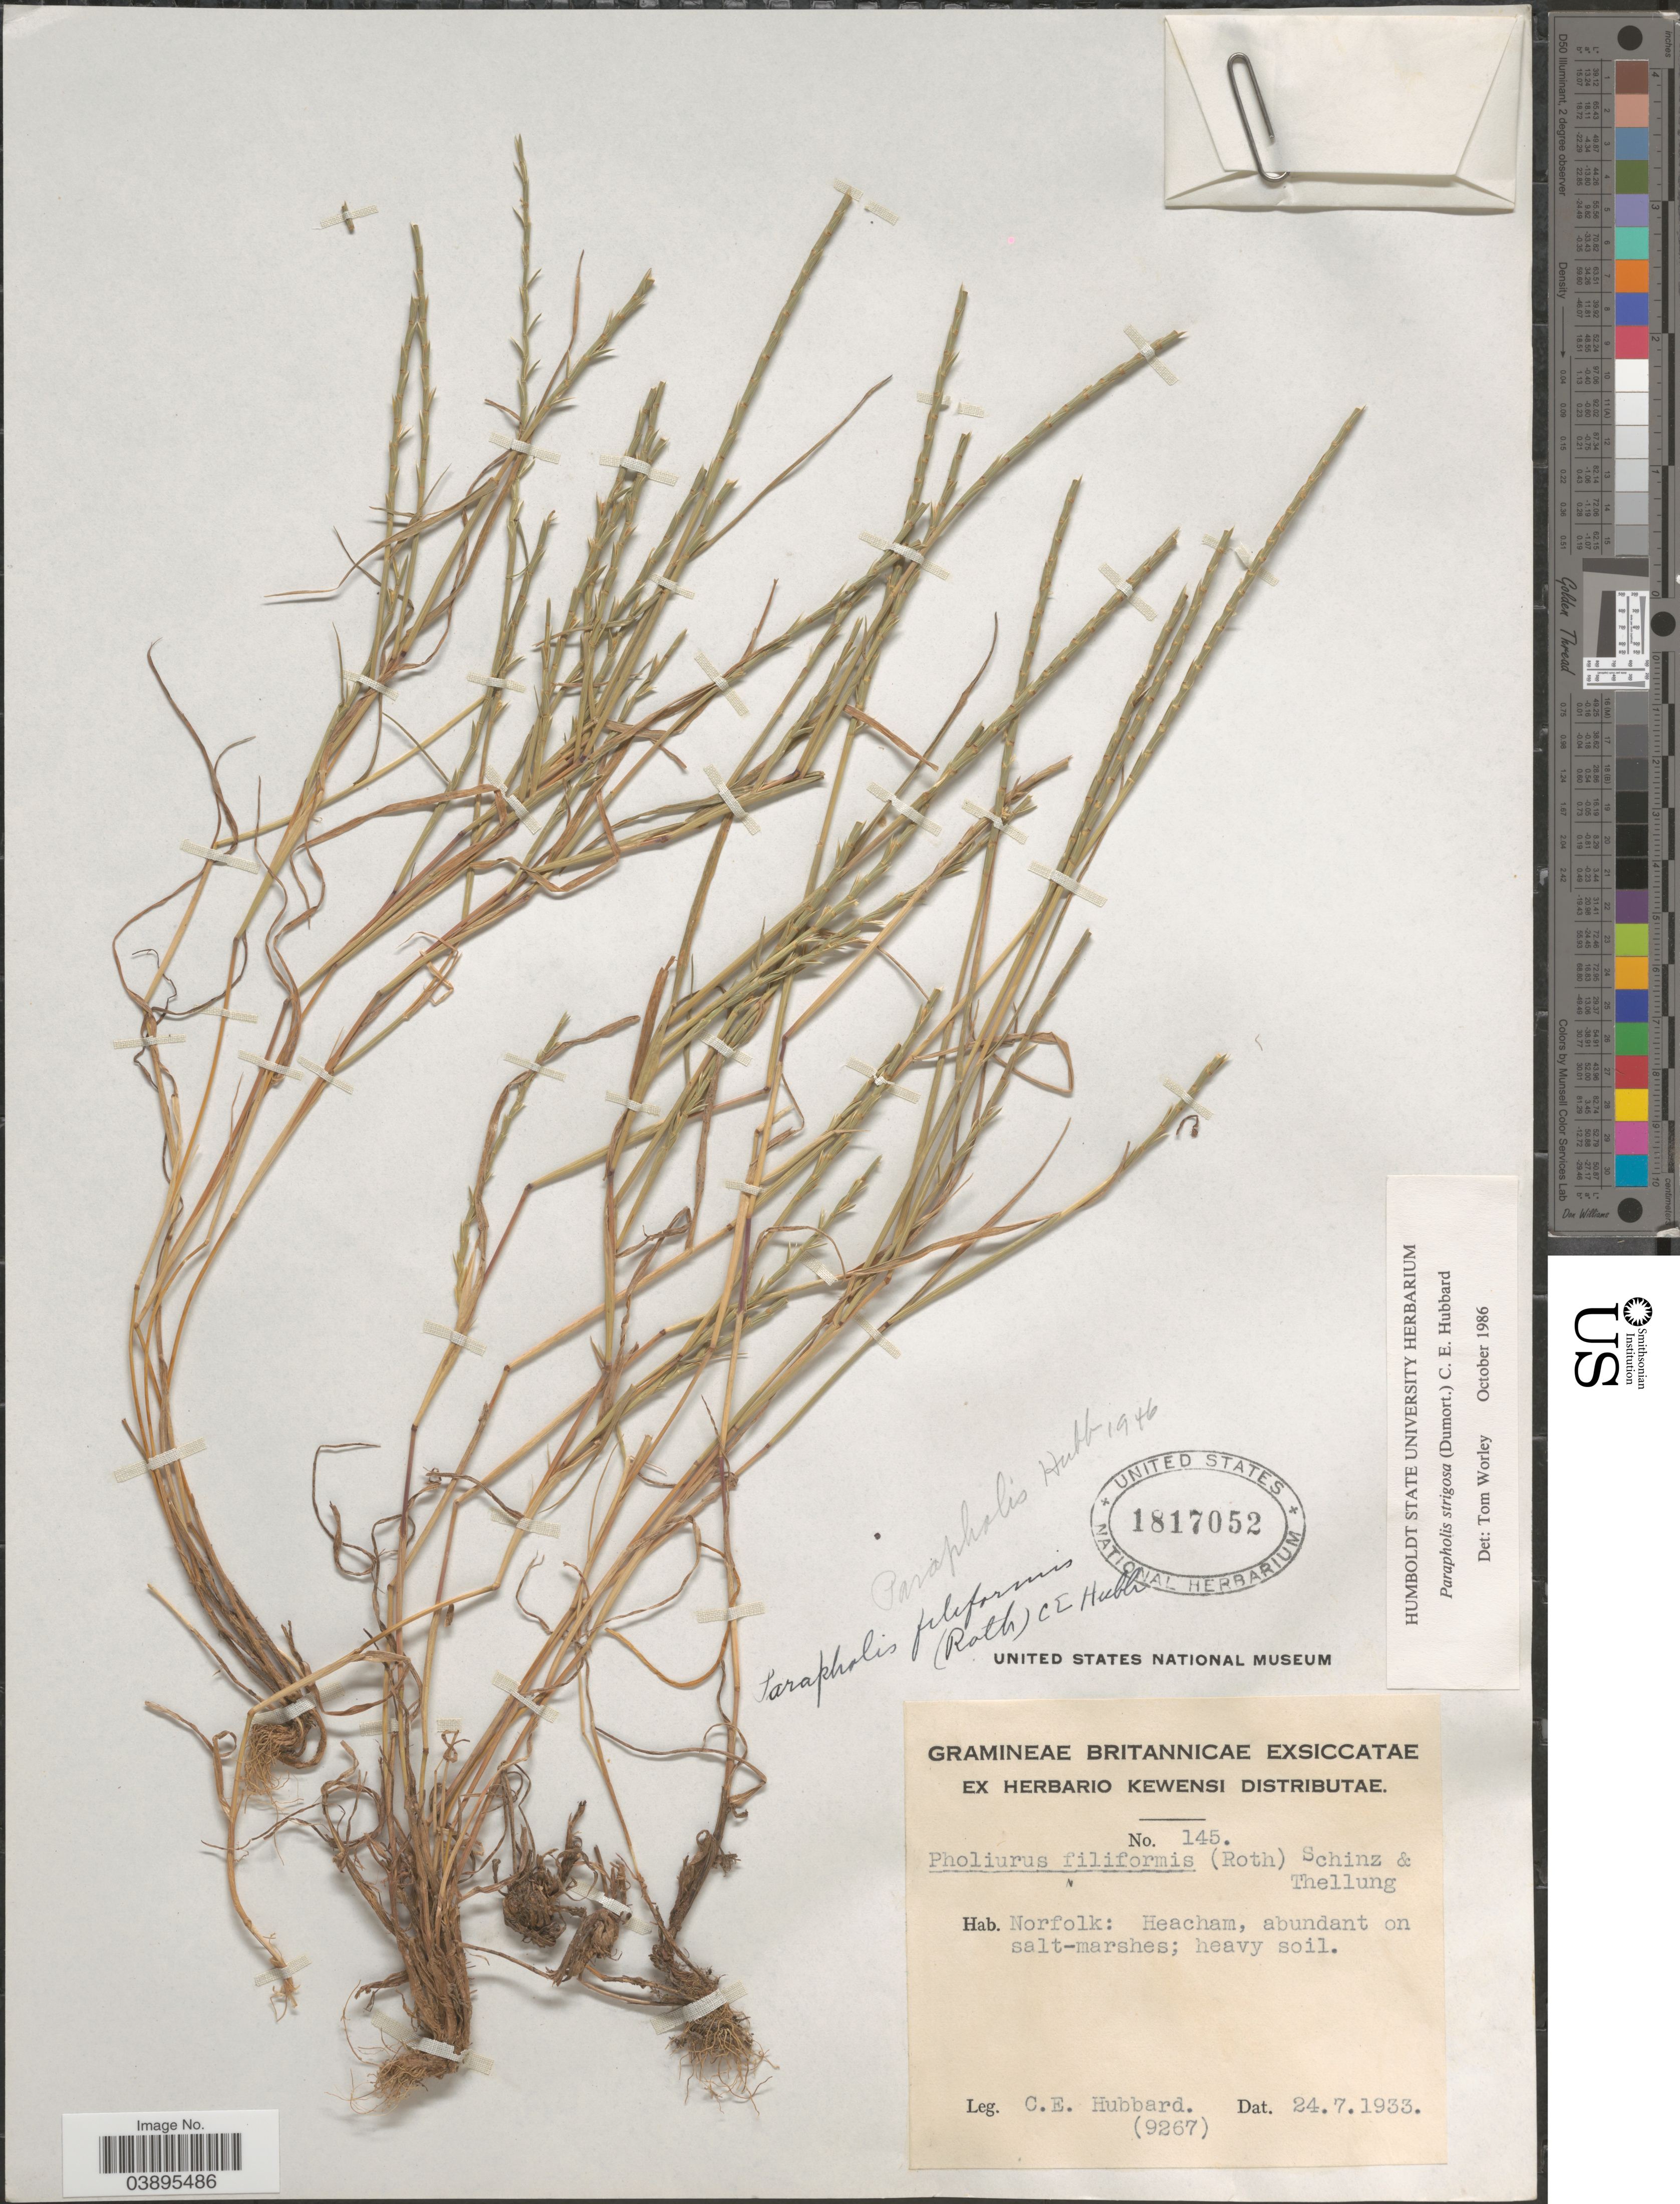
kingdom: Plantae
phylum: Tracheophyta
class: Liliopsida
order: Poales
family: Poaceae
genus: Parapholis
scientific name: Parapholis strigosa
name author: (Dumort.) C.E. Hubb.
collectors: C. E. Hubbard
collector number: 9267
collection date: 1933-07-24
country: United Kingdom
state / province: England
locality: Norfolk: Heacham.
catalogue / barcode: US 1817052